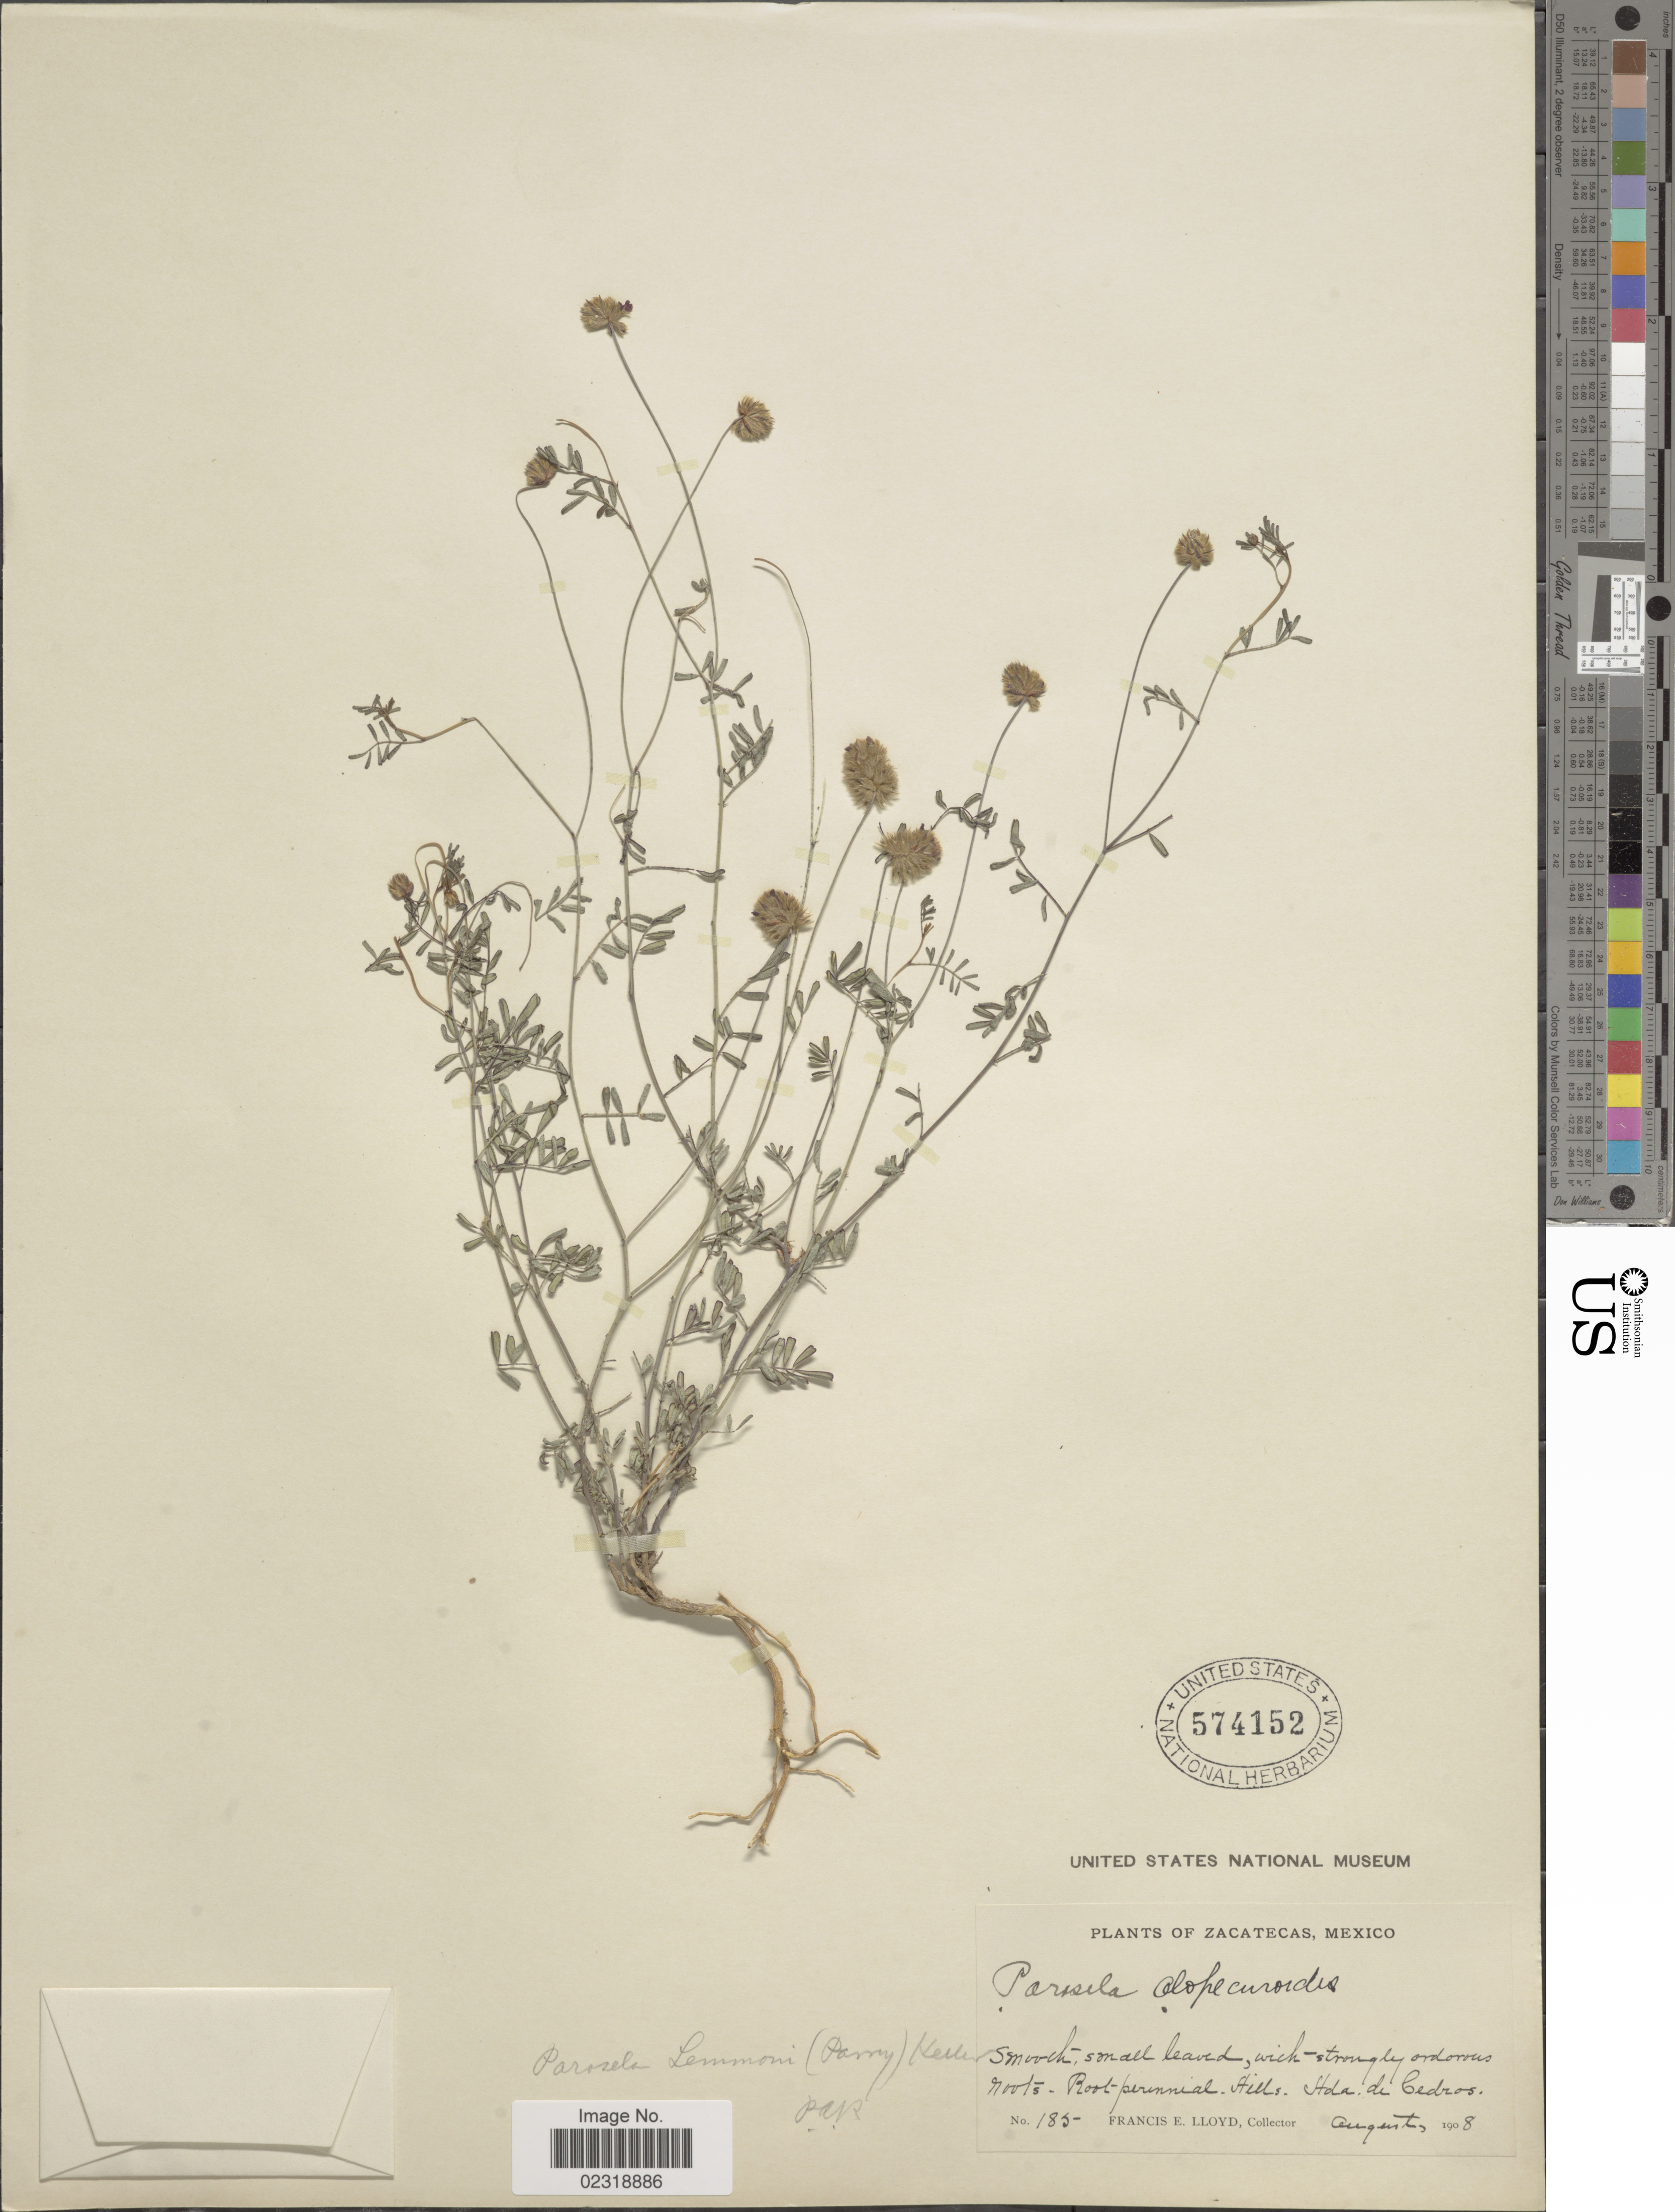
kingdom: Plantae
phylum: Tracheophyta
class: Magnoliopsida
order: Fabales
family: Fabaceae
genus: Dalea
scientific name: Dalea brachystachys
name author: A. Gray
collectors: Lloyd, C. E.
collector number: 185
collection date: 1908-08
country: Mexico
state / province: Zacatecas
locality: Hills, Hda. de Cedros.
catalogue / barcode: US 574152